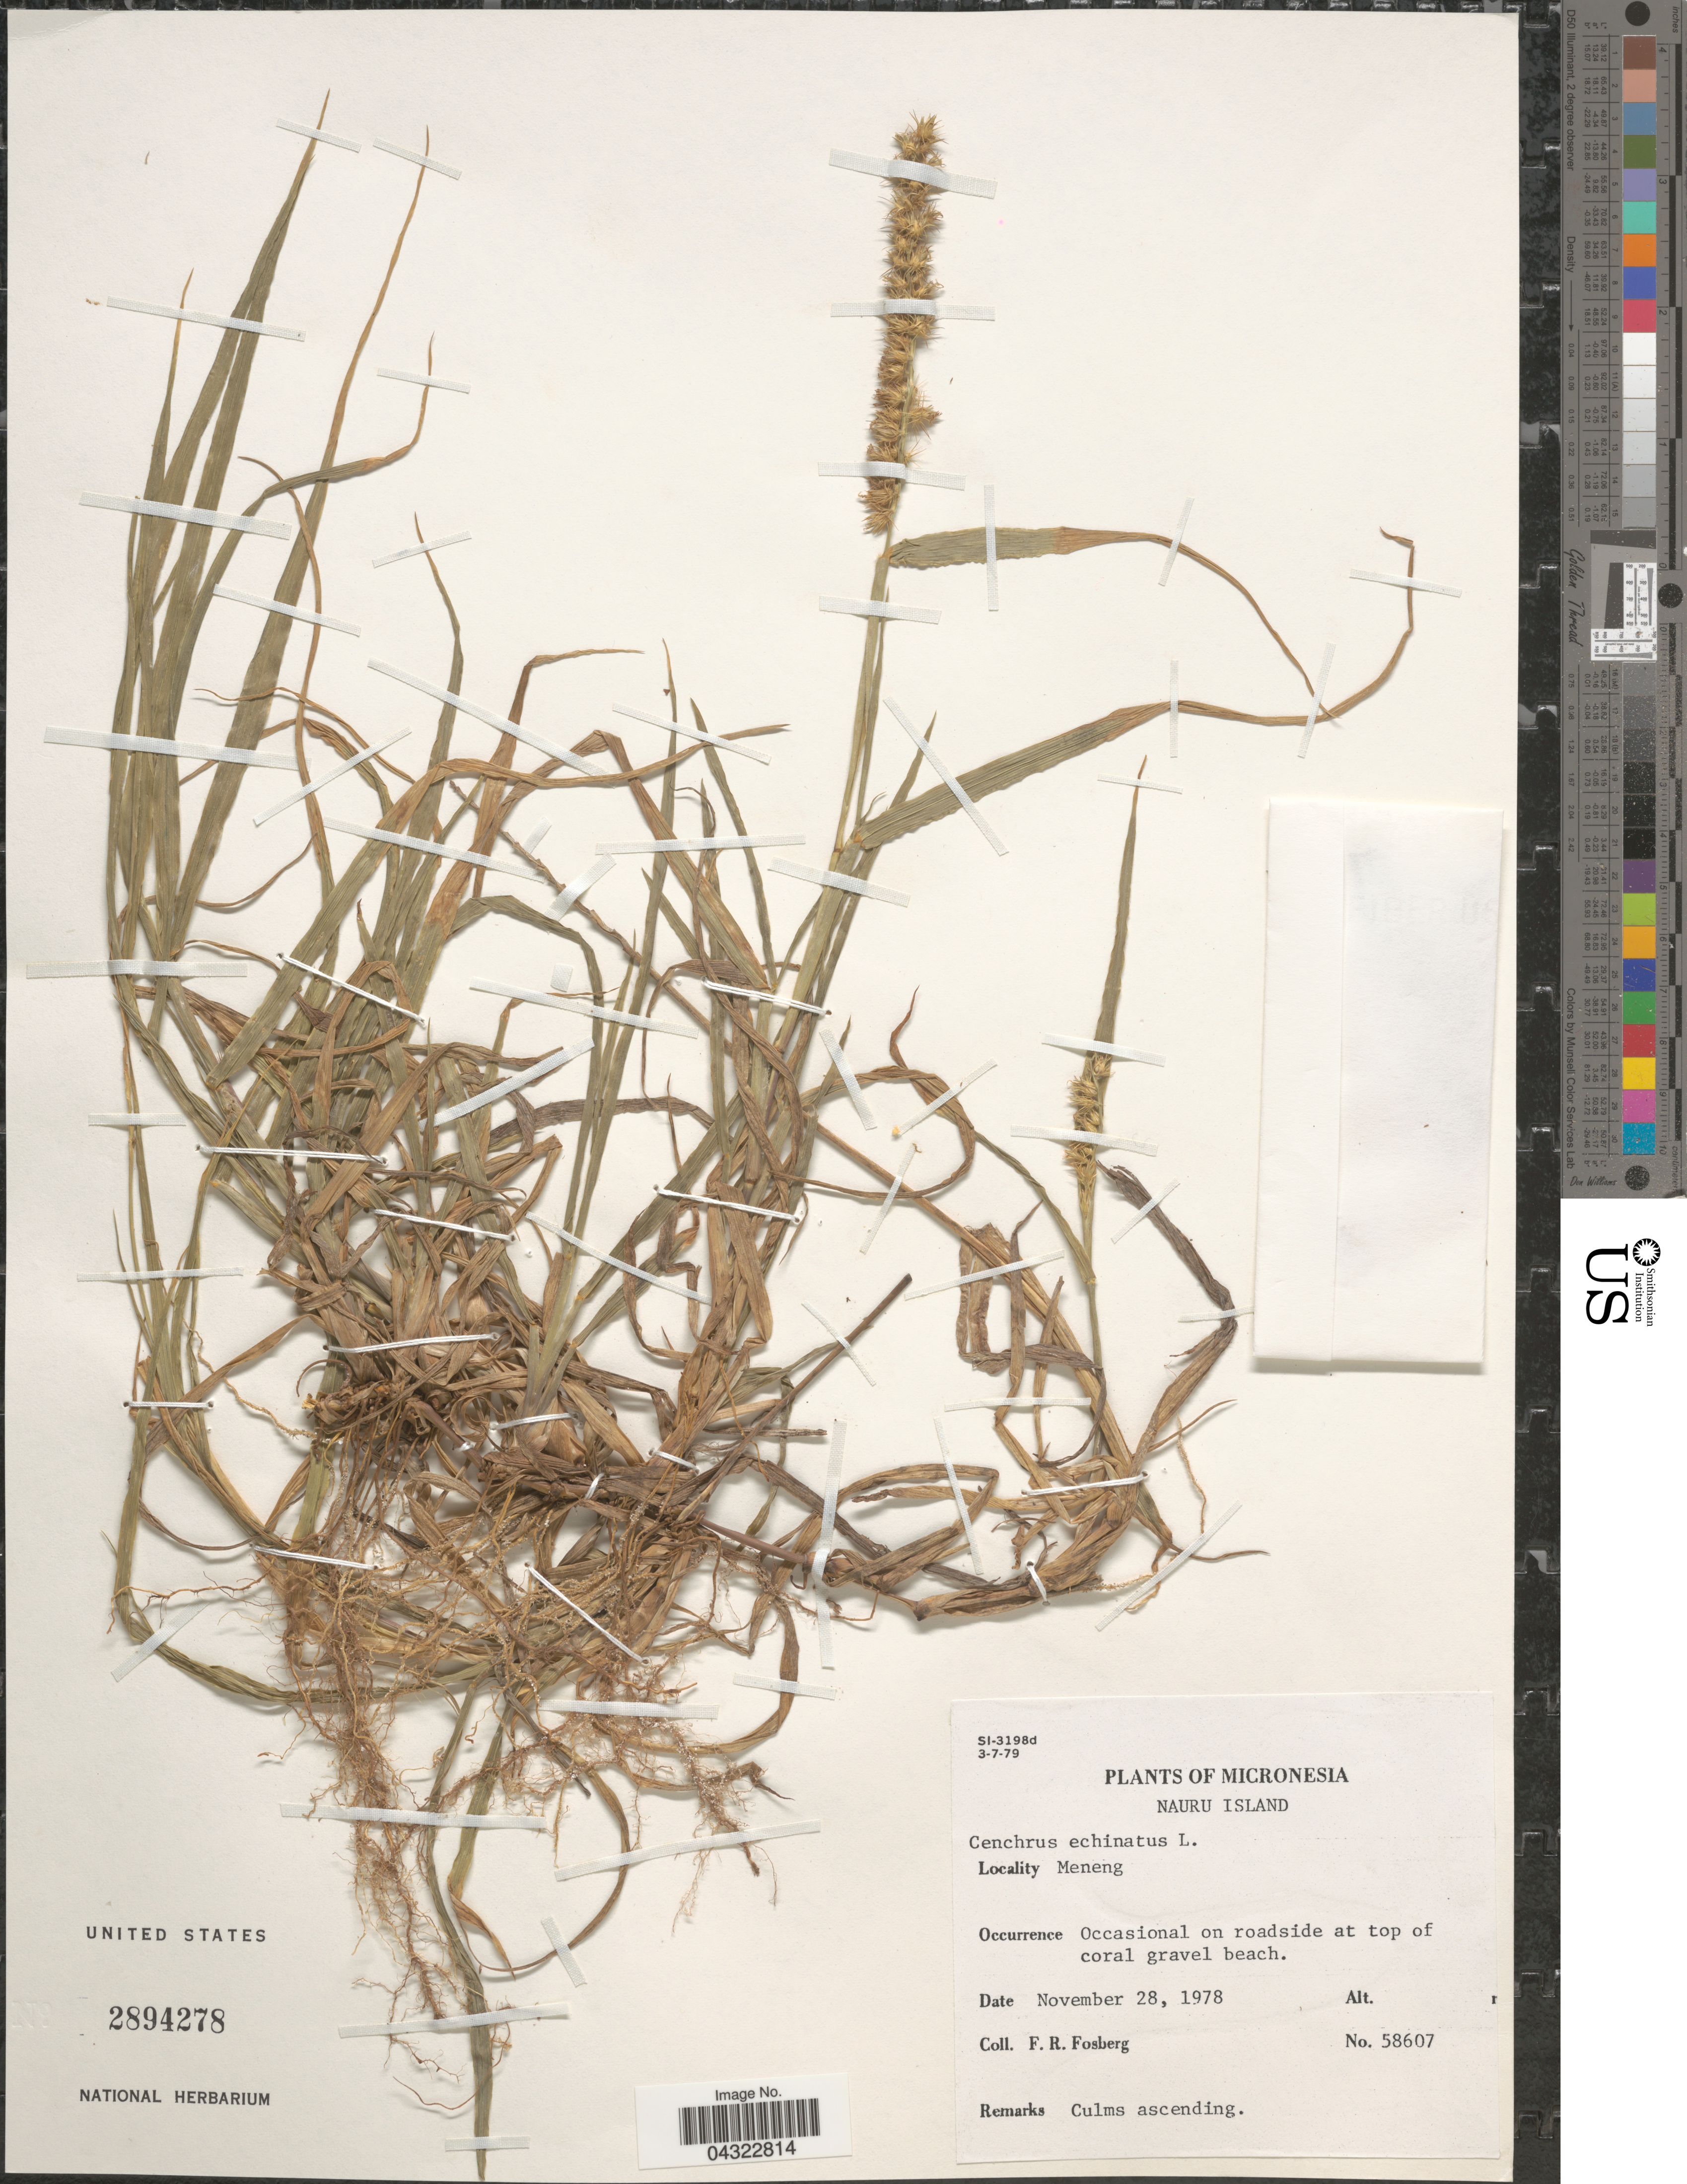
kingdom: Plantae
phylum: Tracheophyta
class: Liliopsida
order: Poales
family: Poaceae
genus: Cenchrus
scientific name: Cenchrus echinatus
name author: L.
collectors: F. R. Fosberg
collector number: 58607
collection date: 1978-11-28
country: Micronesia, Federated States of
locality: Micronesia. Nauru Island. Meneng.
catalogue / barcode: US 2894278